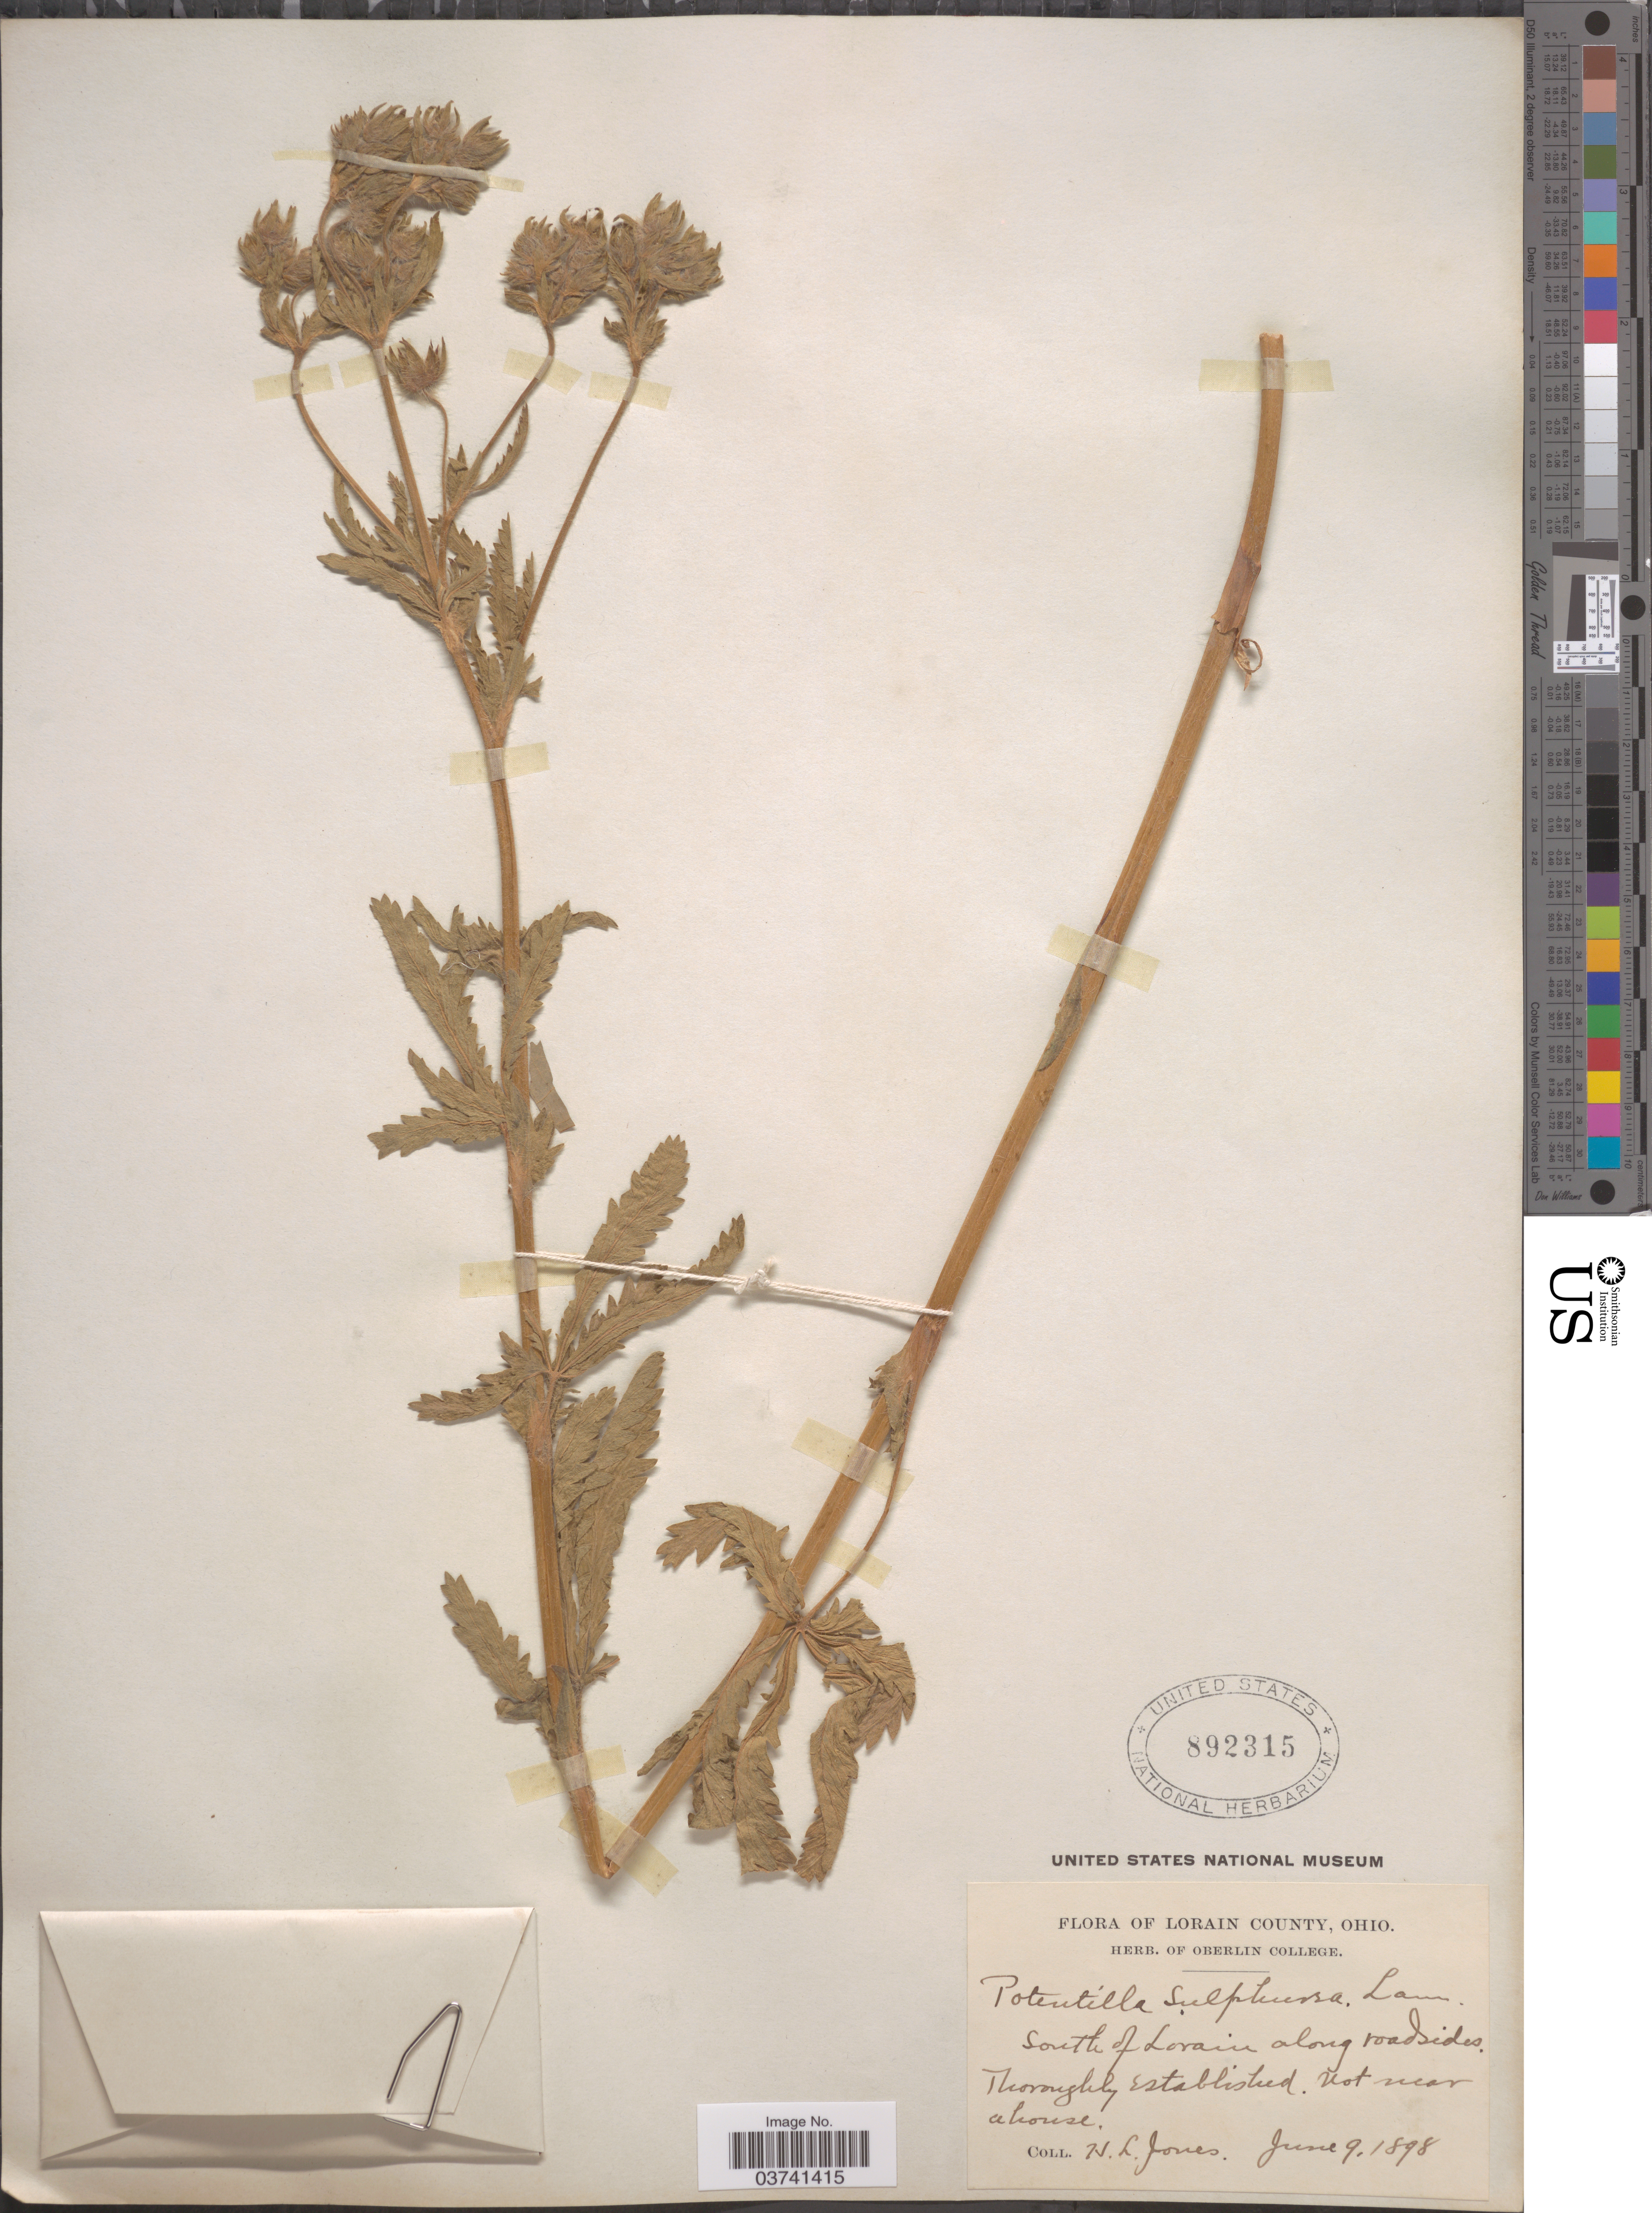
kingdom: Plantae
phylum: Tracheophyta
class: Magnoliopsida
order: Rosales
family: Rosaceae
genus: Potentilla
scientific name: Potentilla recta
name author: L.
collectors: N. Jones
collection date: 1898-06-09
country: United States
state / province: Ohio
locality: Lorain County. South of Lorain along roadsides. Thoroughly Established. Not near a house.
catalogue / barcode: US 892315